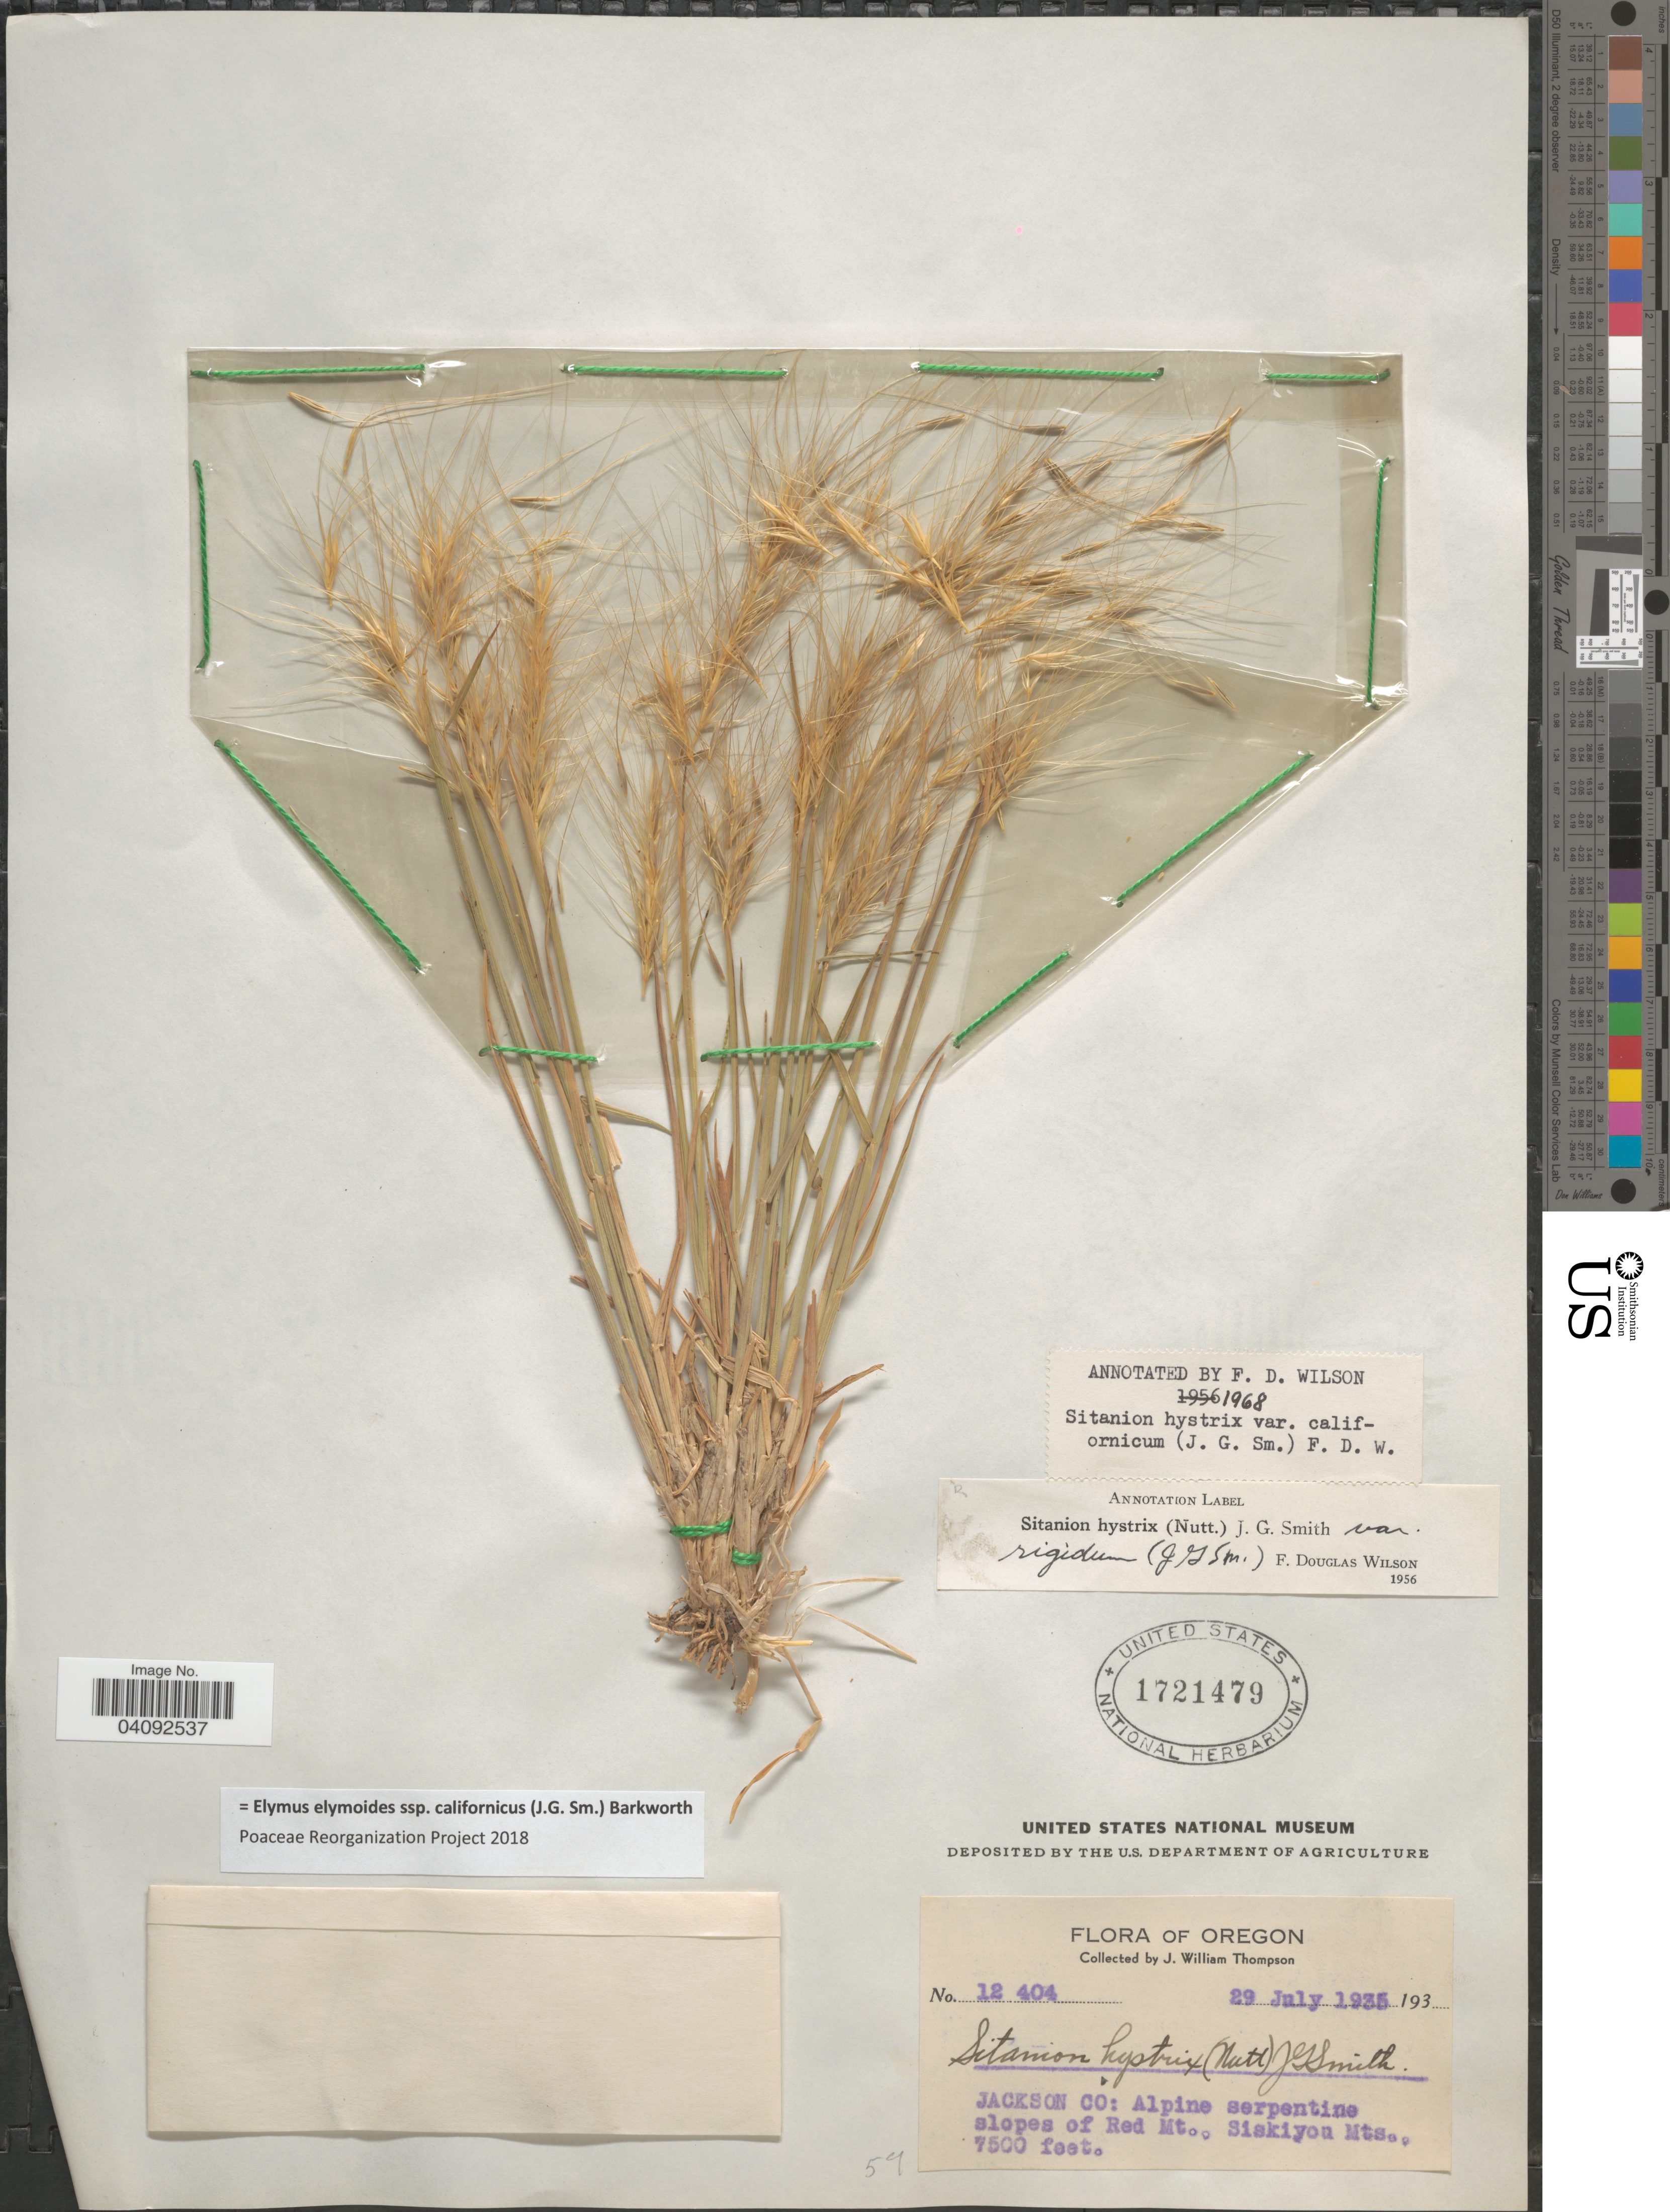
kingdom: Plantae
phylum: Tracheophyta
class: Liliopsida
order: Poales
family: Poaceae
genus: Elymus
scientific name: Elymus elymoides subsp. californicus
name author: (J.G. Sm.) Barkworth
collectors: J. W. Thompson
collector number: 12404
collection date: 1935-07-29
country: United States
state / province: Oregon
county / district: Jackson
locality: Jackson Co: Alpine serpentine slopes of Red Mt., Siskiyou Mts.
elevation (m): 2286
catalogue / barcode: US 1721479